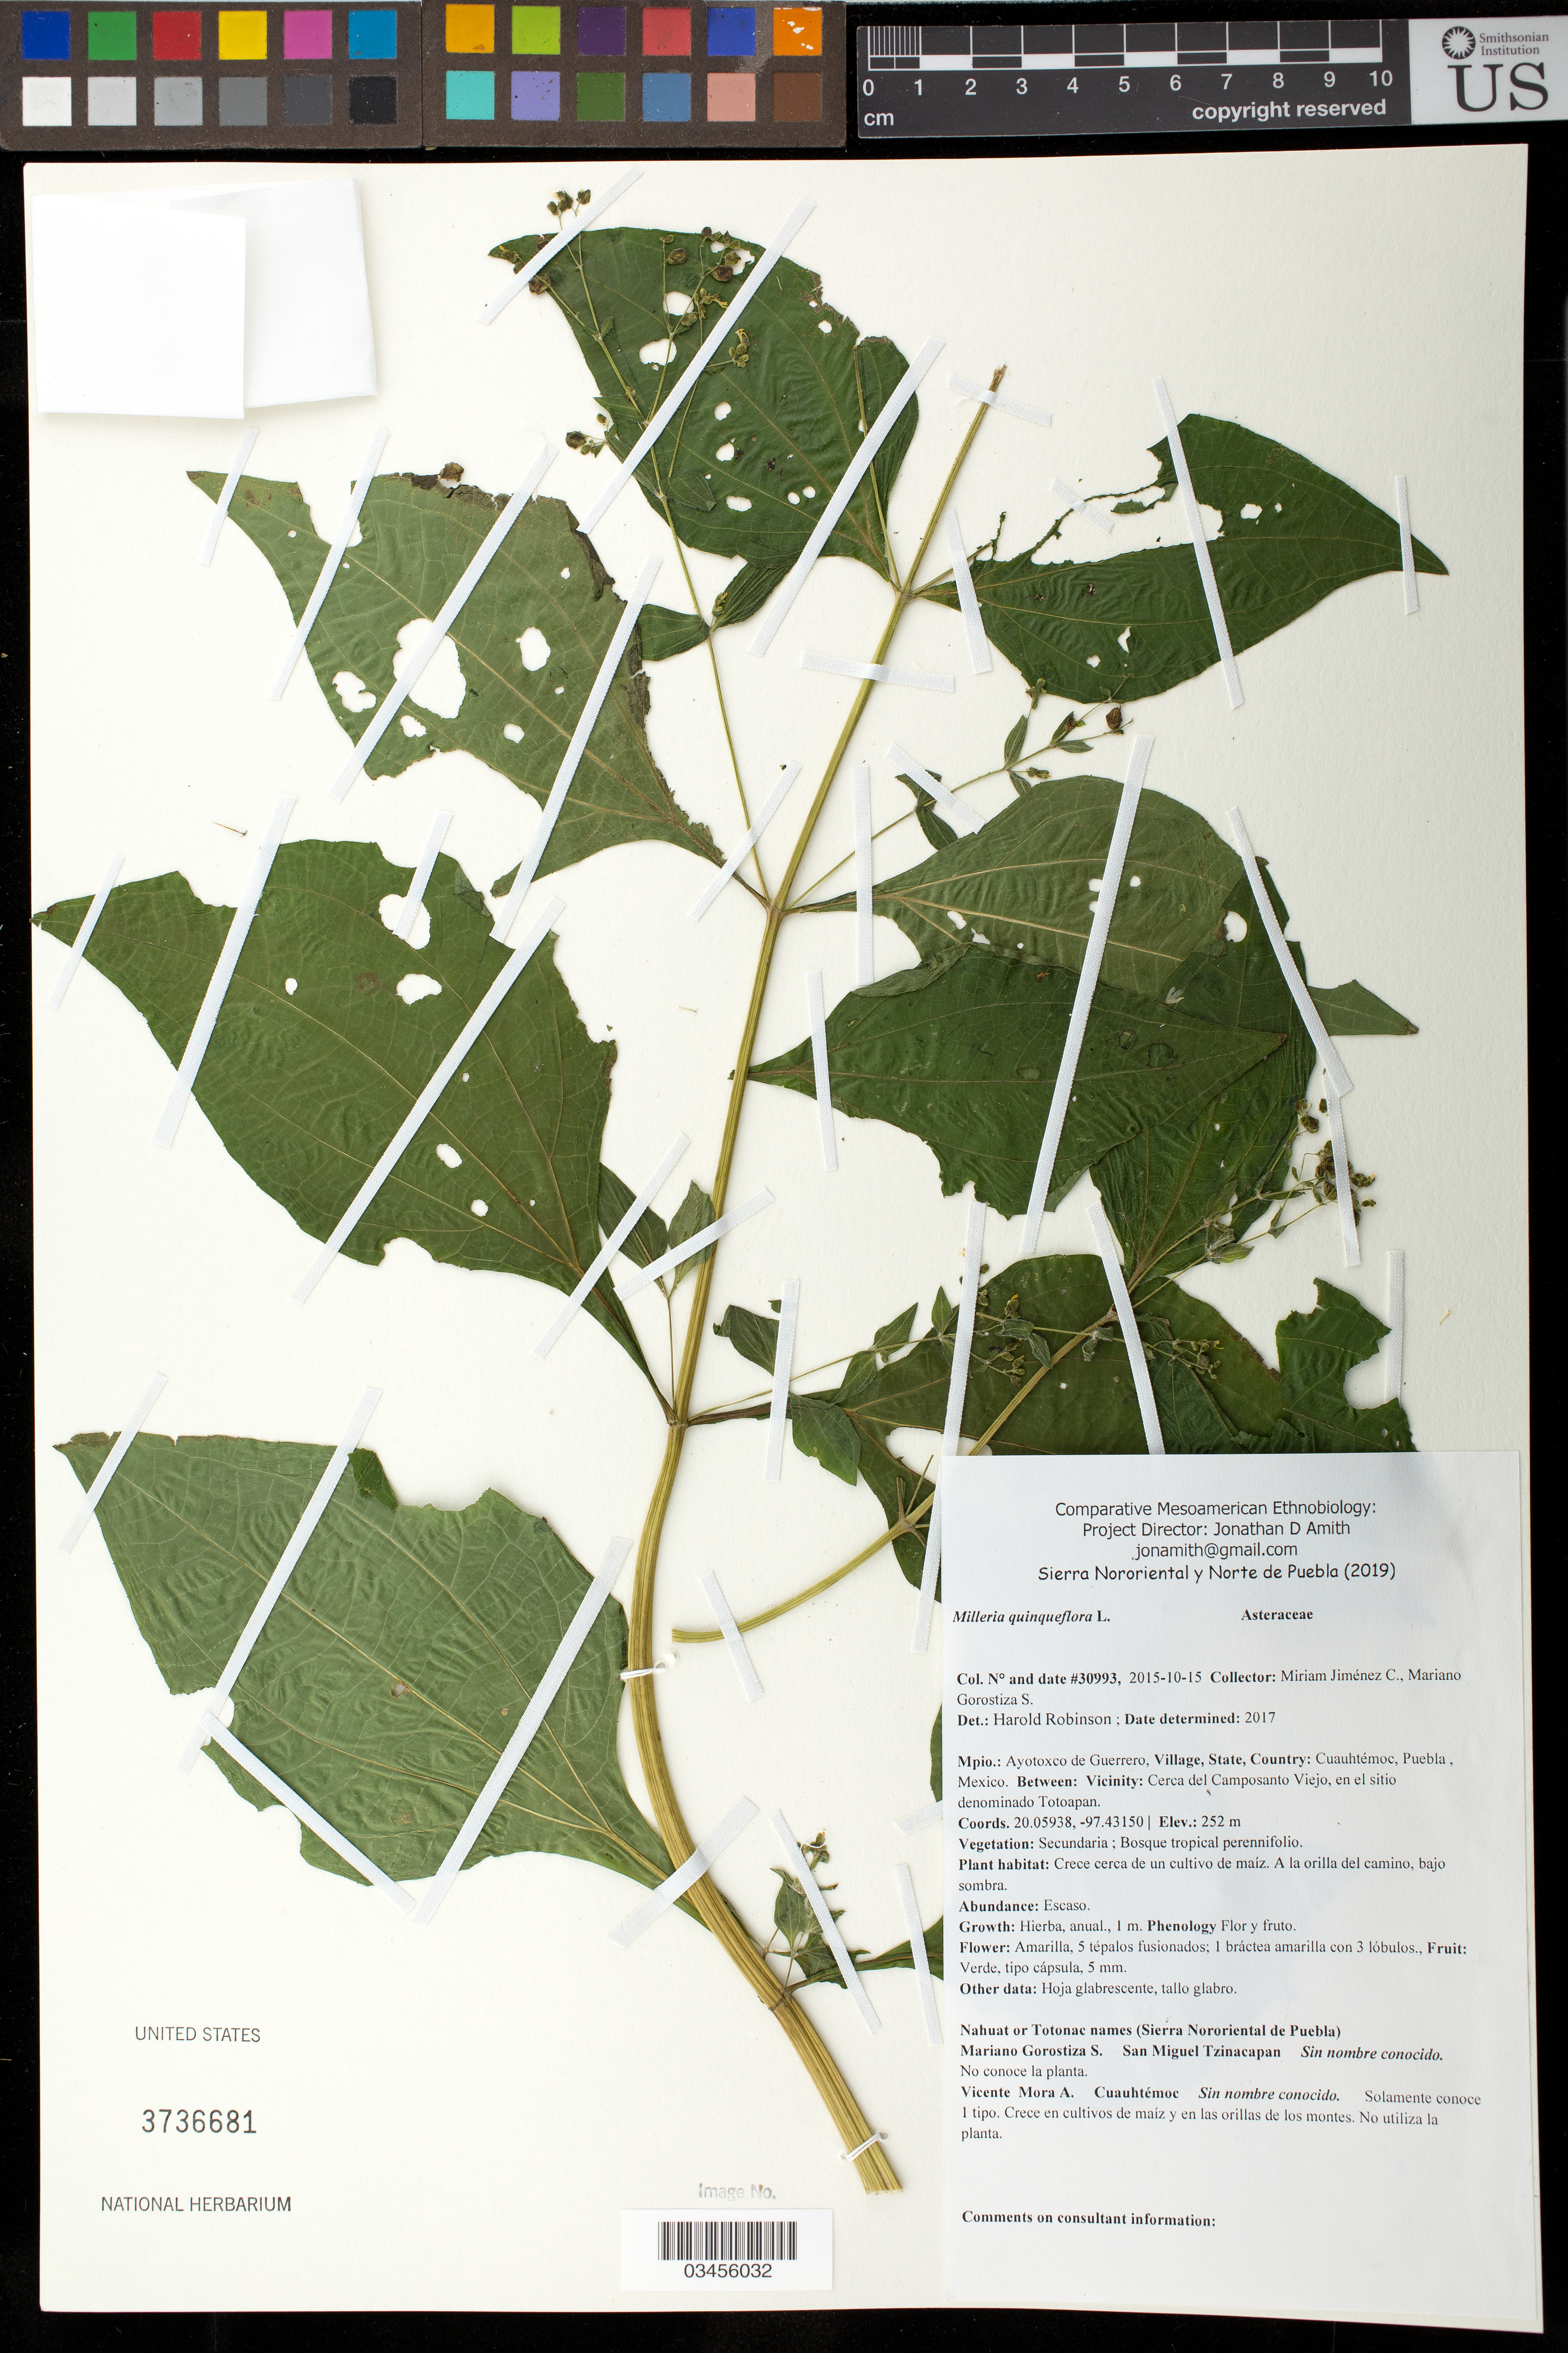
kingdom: Plantae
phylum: Tracheophyta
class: Magnoliopsida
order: Asterales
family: Asteraceae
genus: Milleria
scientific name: Milleria quinqueflora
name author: L.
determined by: Robinson, Harold E., (US)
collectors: M. Jiménez Chimil & M. Gorostiza S.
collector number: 30993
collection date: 2015-10-15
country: México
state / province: Puebla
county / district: Ayotoxco de Guerrero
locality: PUEBLO: Cuauhtémoc; LOCALIDAD EXACTA: Cerca del Camposanto Viejo, en el sitio denominado Totoapan.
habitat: Bosque tropical perennifolio | Cerca de un cultivo de maíz. A la orilla del camino, bajo sombra.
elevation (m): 252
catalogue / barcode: US 3736681